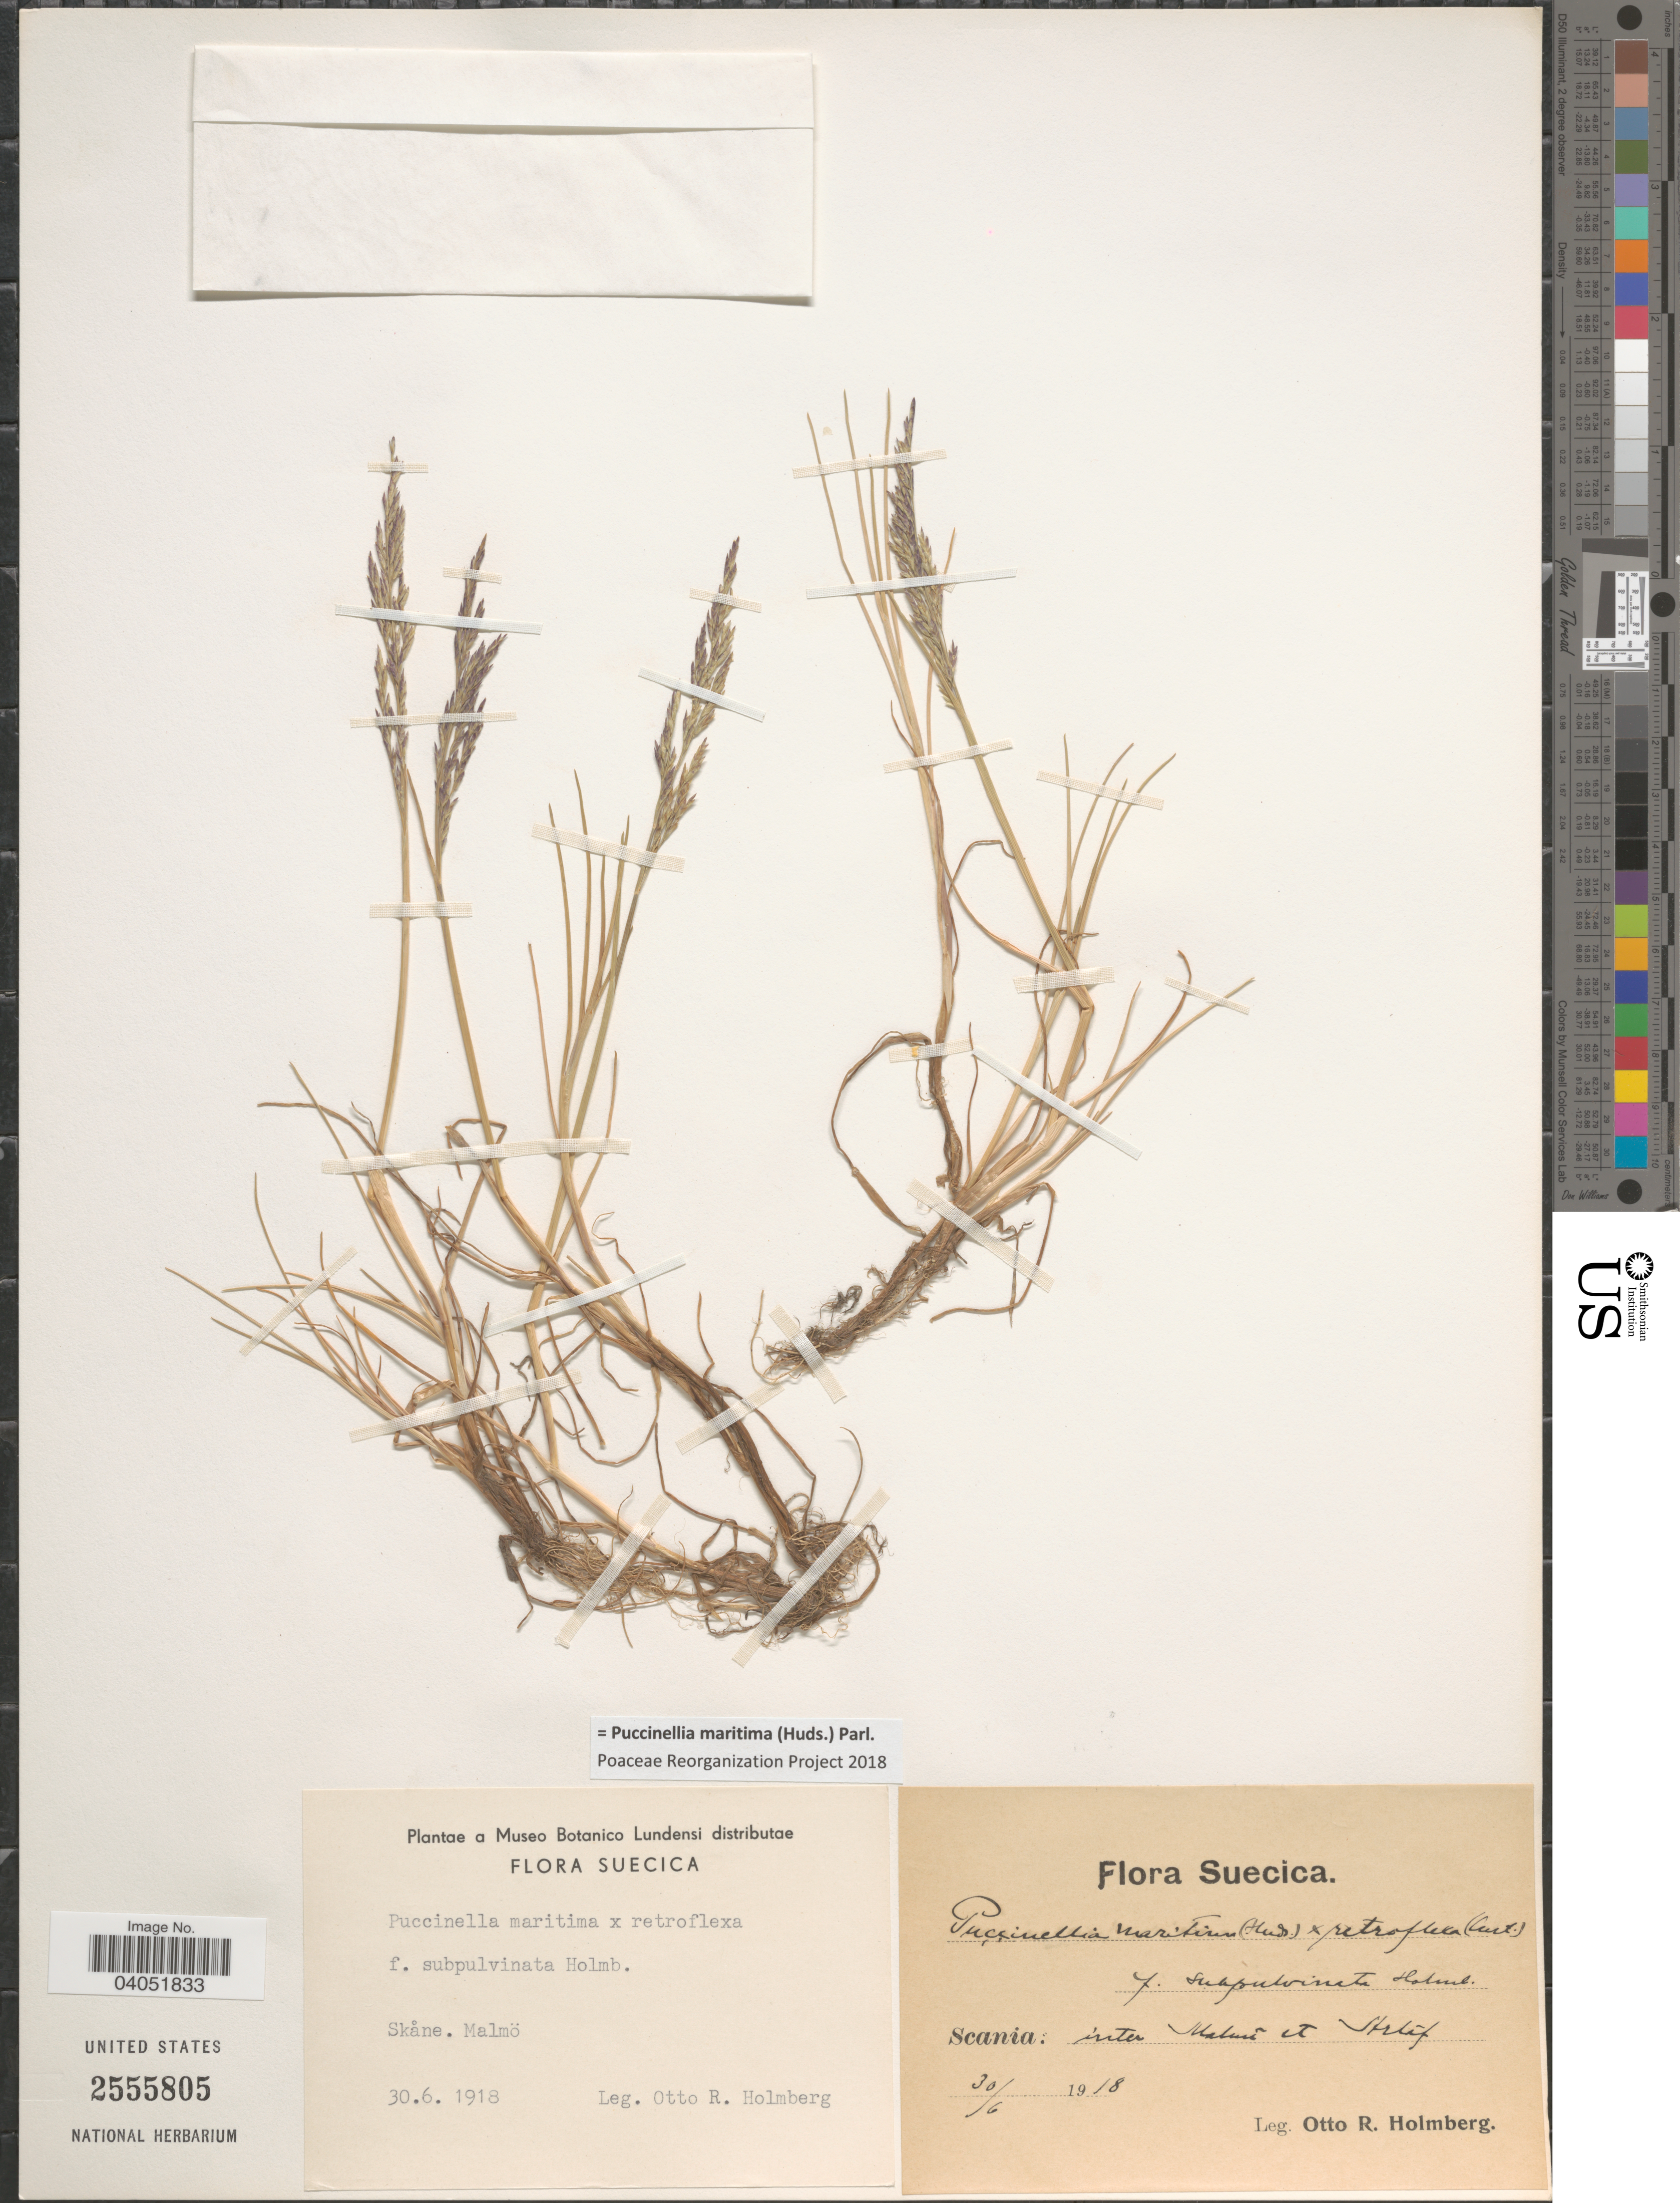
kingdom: Plantae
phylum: Tracheophyta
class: Liliopsida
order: Poales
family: Poaceae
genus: Puccinellia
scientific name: Puccinellia maritima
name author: (Huds.) Parl.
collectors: O. Holmberg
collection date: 1918-06-30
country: Sweden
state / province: Skåne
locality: Suecica. Scania: inter Malmö et Arlóf.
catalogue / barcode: US 2555805